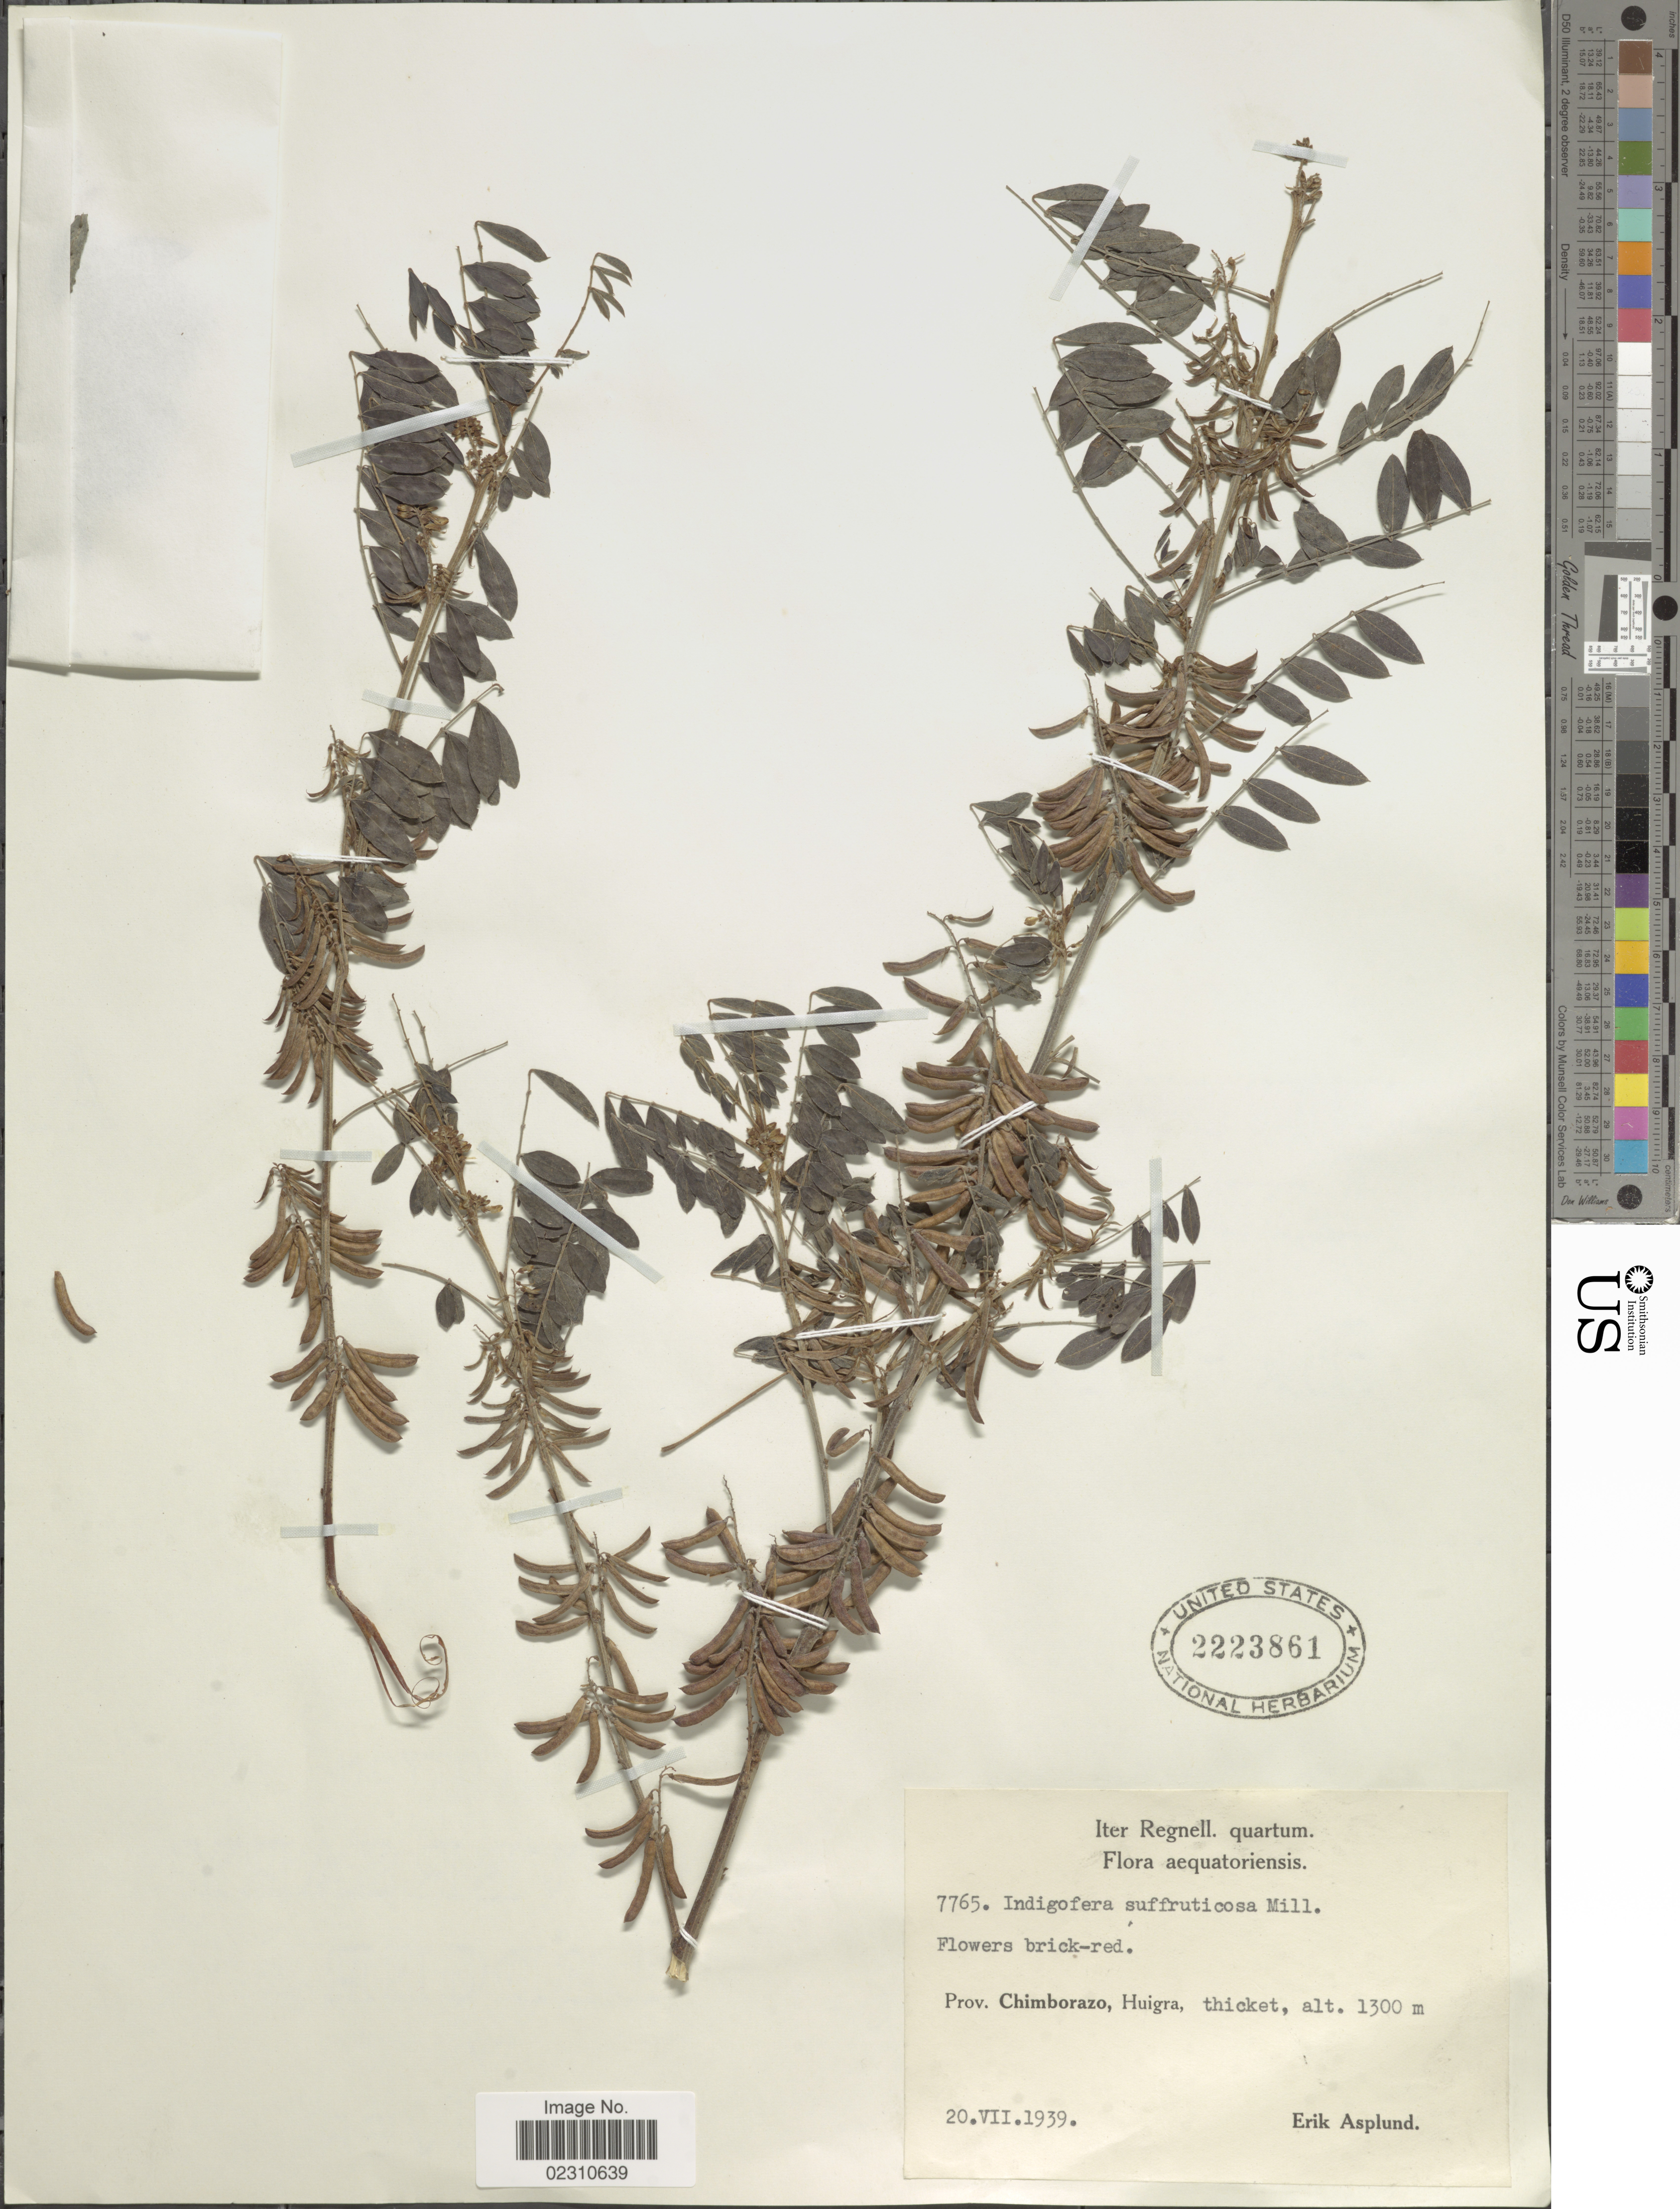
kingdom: Plantae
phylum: Tracheophyta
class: Magnoliopsida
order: Fabales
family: Fabaceae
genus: Indigofera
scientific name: Indigofera suffruticosa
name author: Mill.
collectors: E. Asplund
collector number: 7765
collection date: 1939-07-20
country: Ecuador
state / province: Chimborazo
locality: Prov. Chimborazo, Huigra, thicket.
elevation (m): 1300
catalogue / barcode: US 2223861